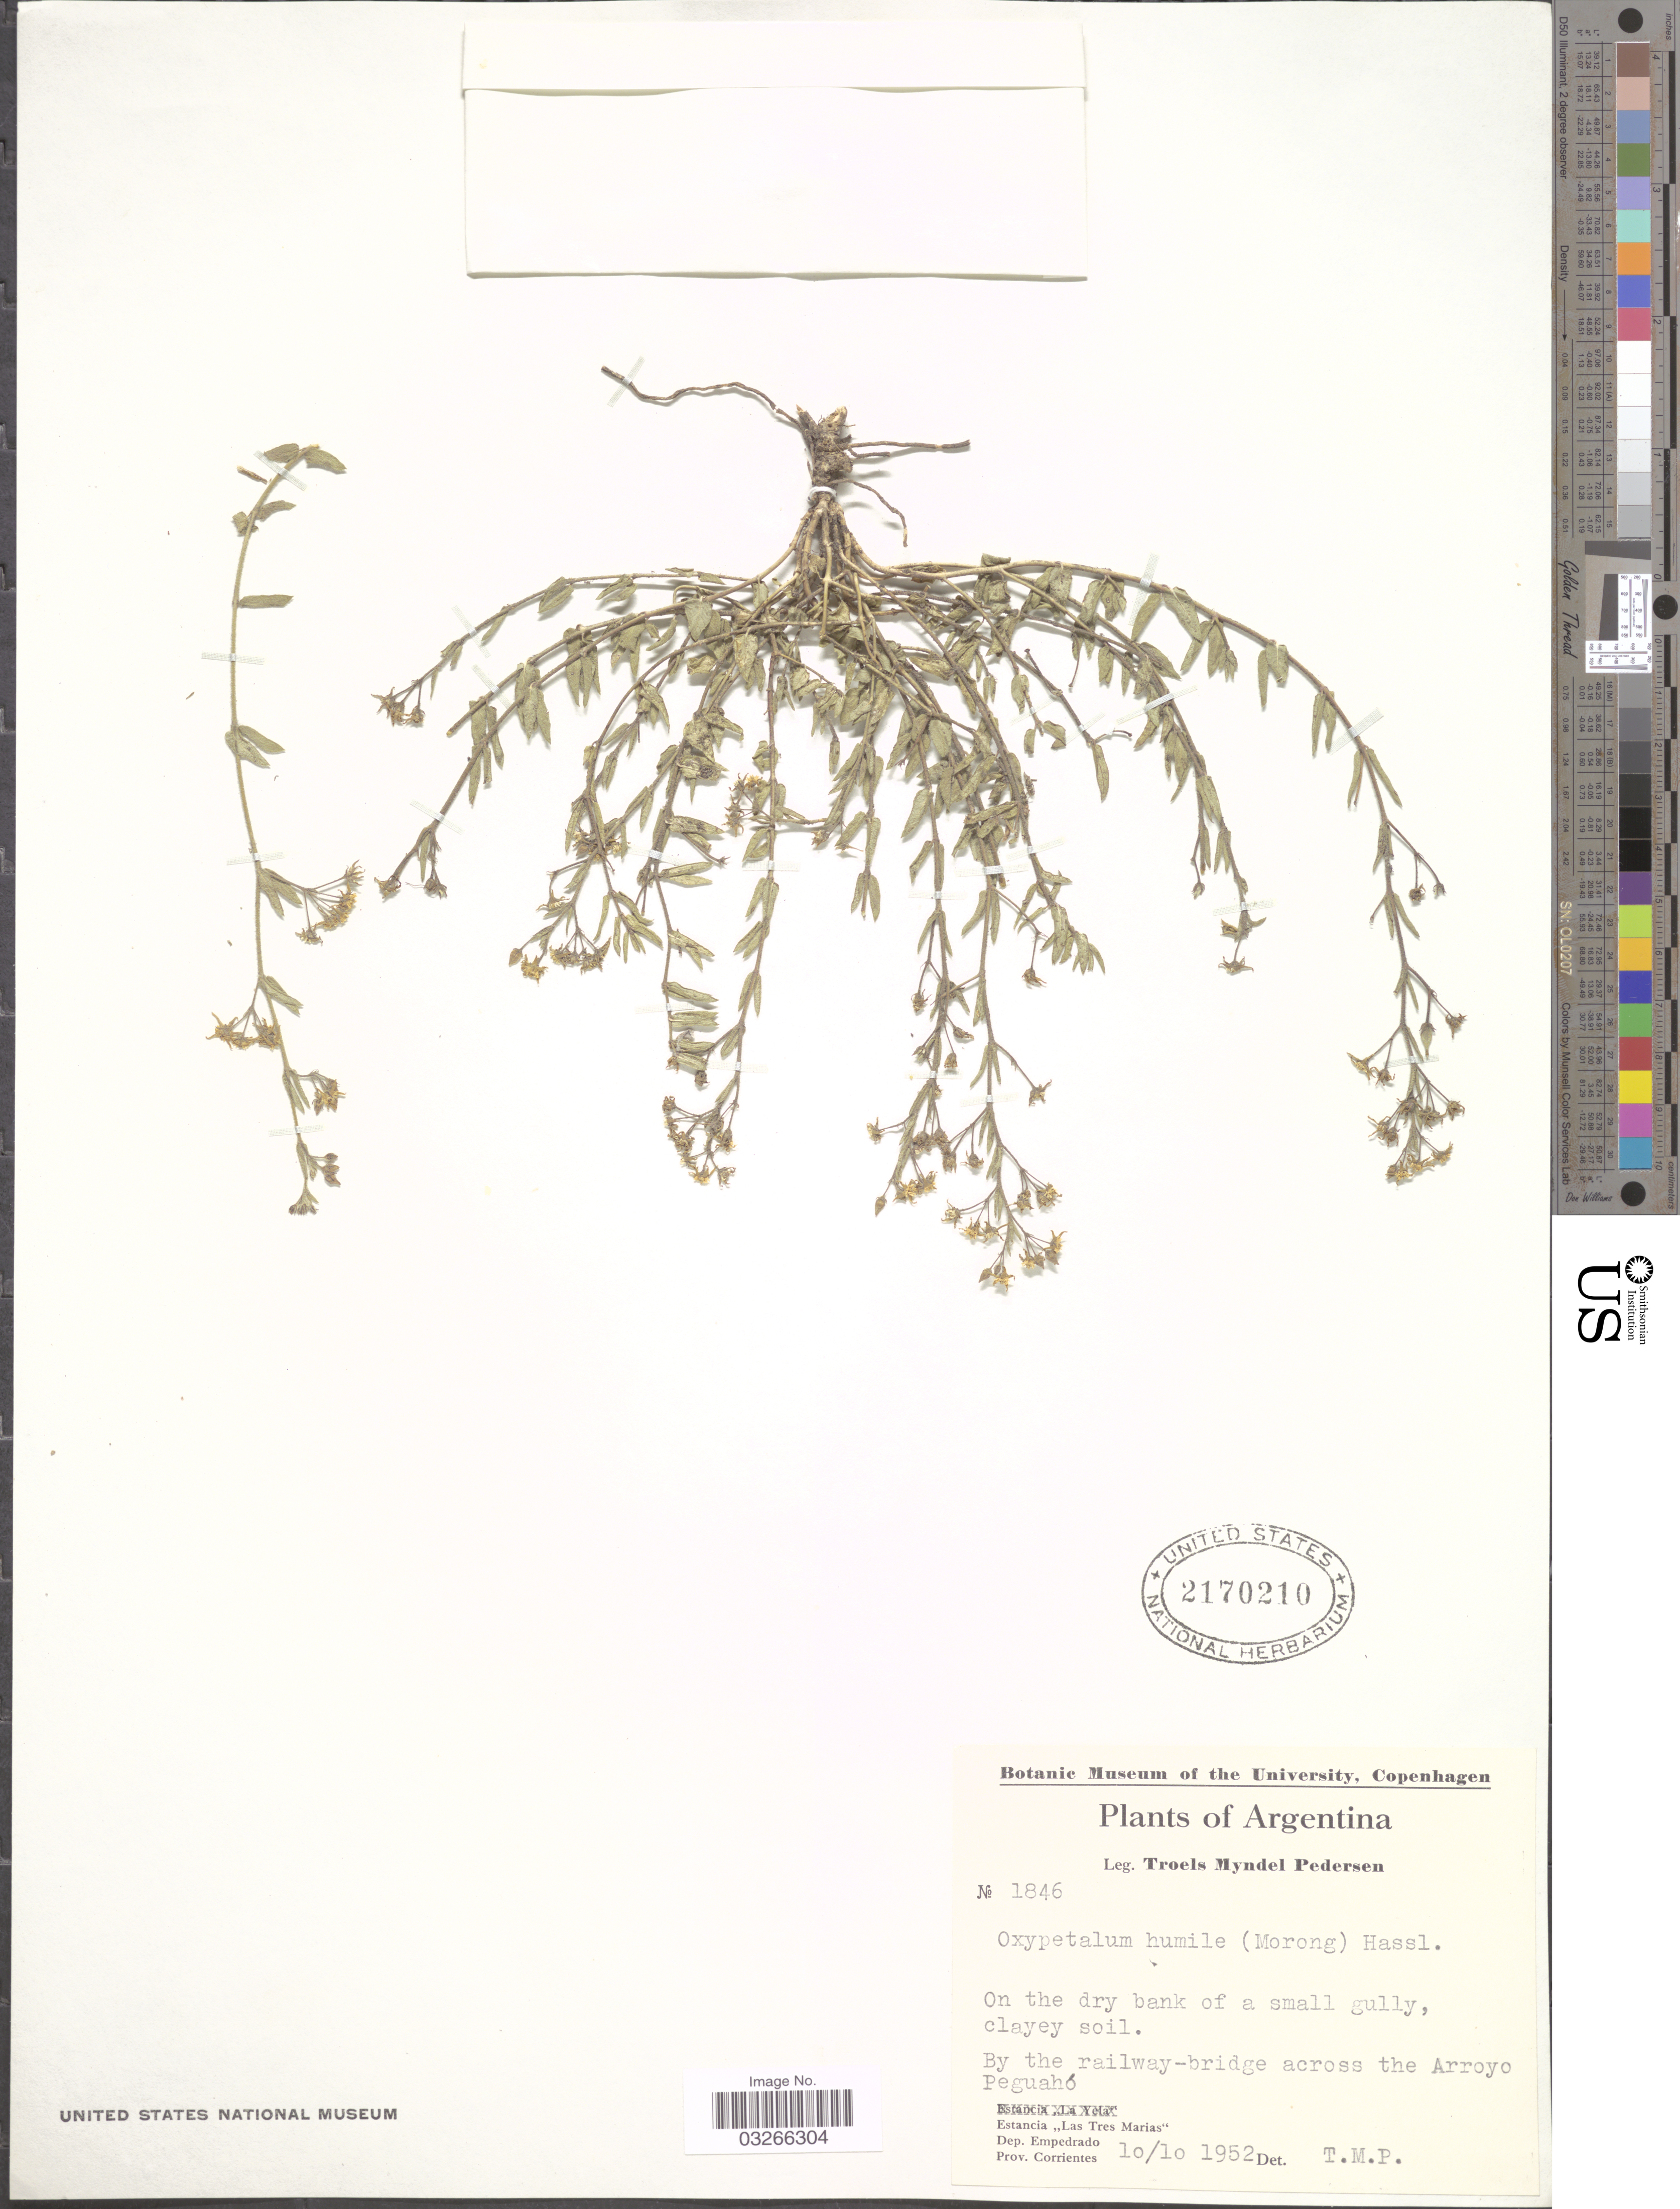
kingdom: Plantae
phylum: Tracheophyta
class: Magnoliopsida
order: Gentianales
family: Apocynaceae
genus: Oxypetalum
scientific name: Oxypetalum humile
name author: (Morong) Hassl.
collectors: T. Pederson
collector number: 1846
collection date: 1952-10-10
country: Argentina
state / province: Corrientes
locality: Estancia "Las Tres Marias", Dep. Empedrado, Prov. Corrientes, By the railway-bridge across the Arroyo Peguahó.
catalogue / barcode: US 2170210